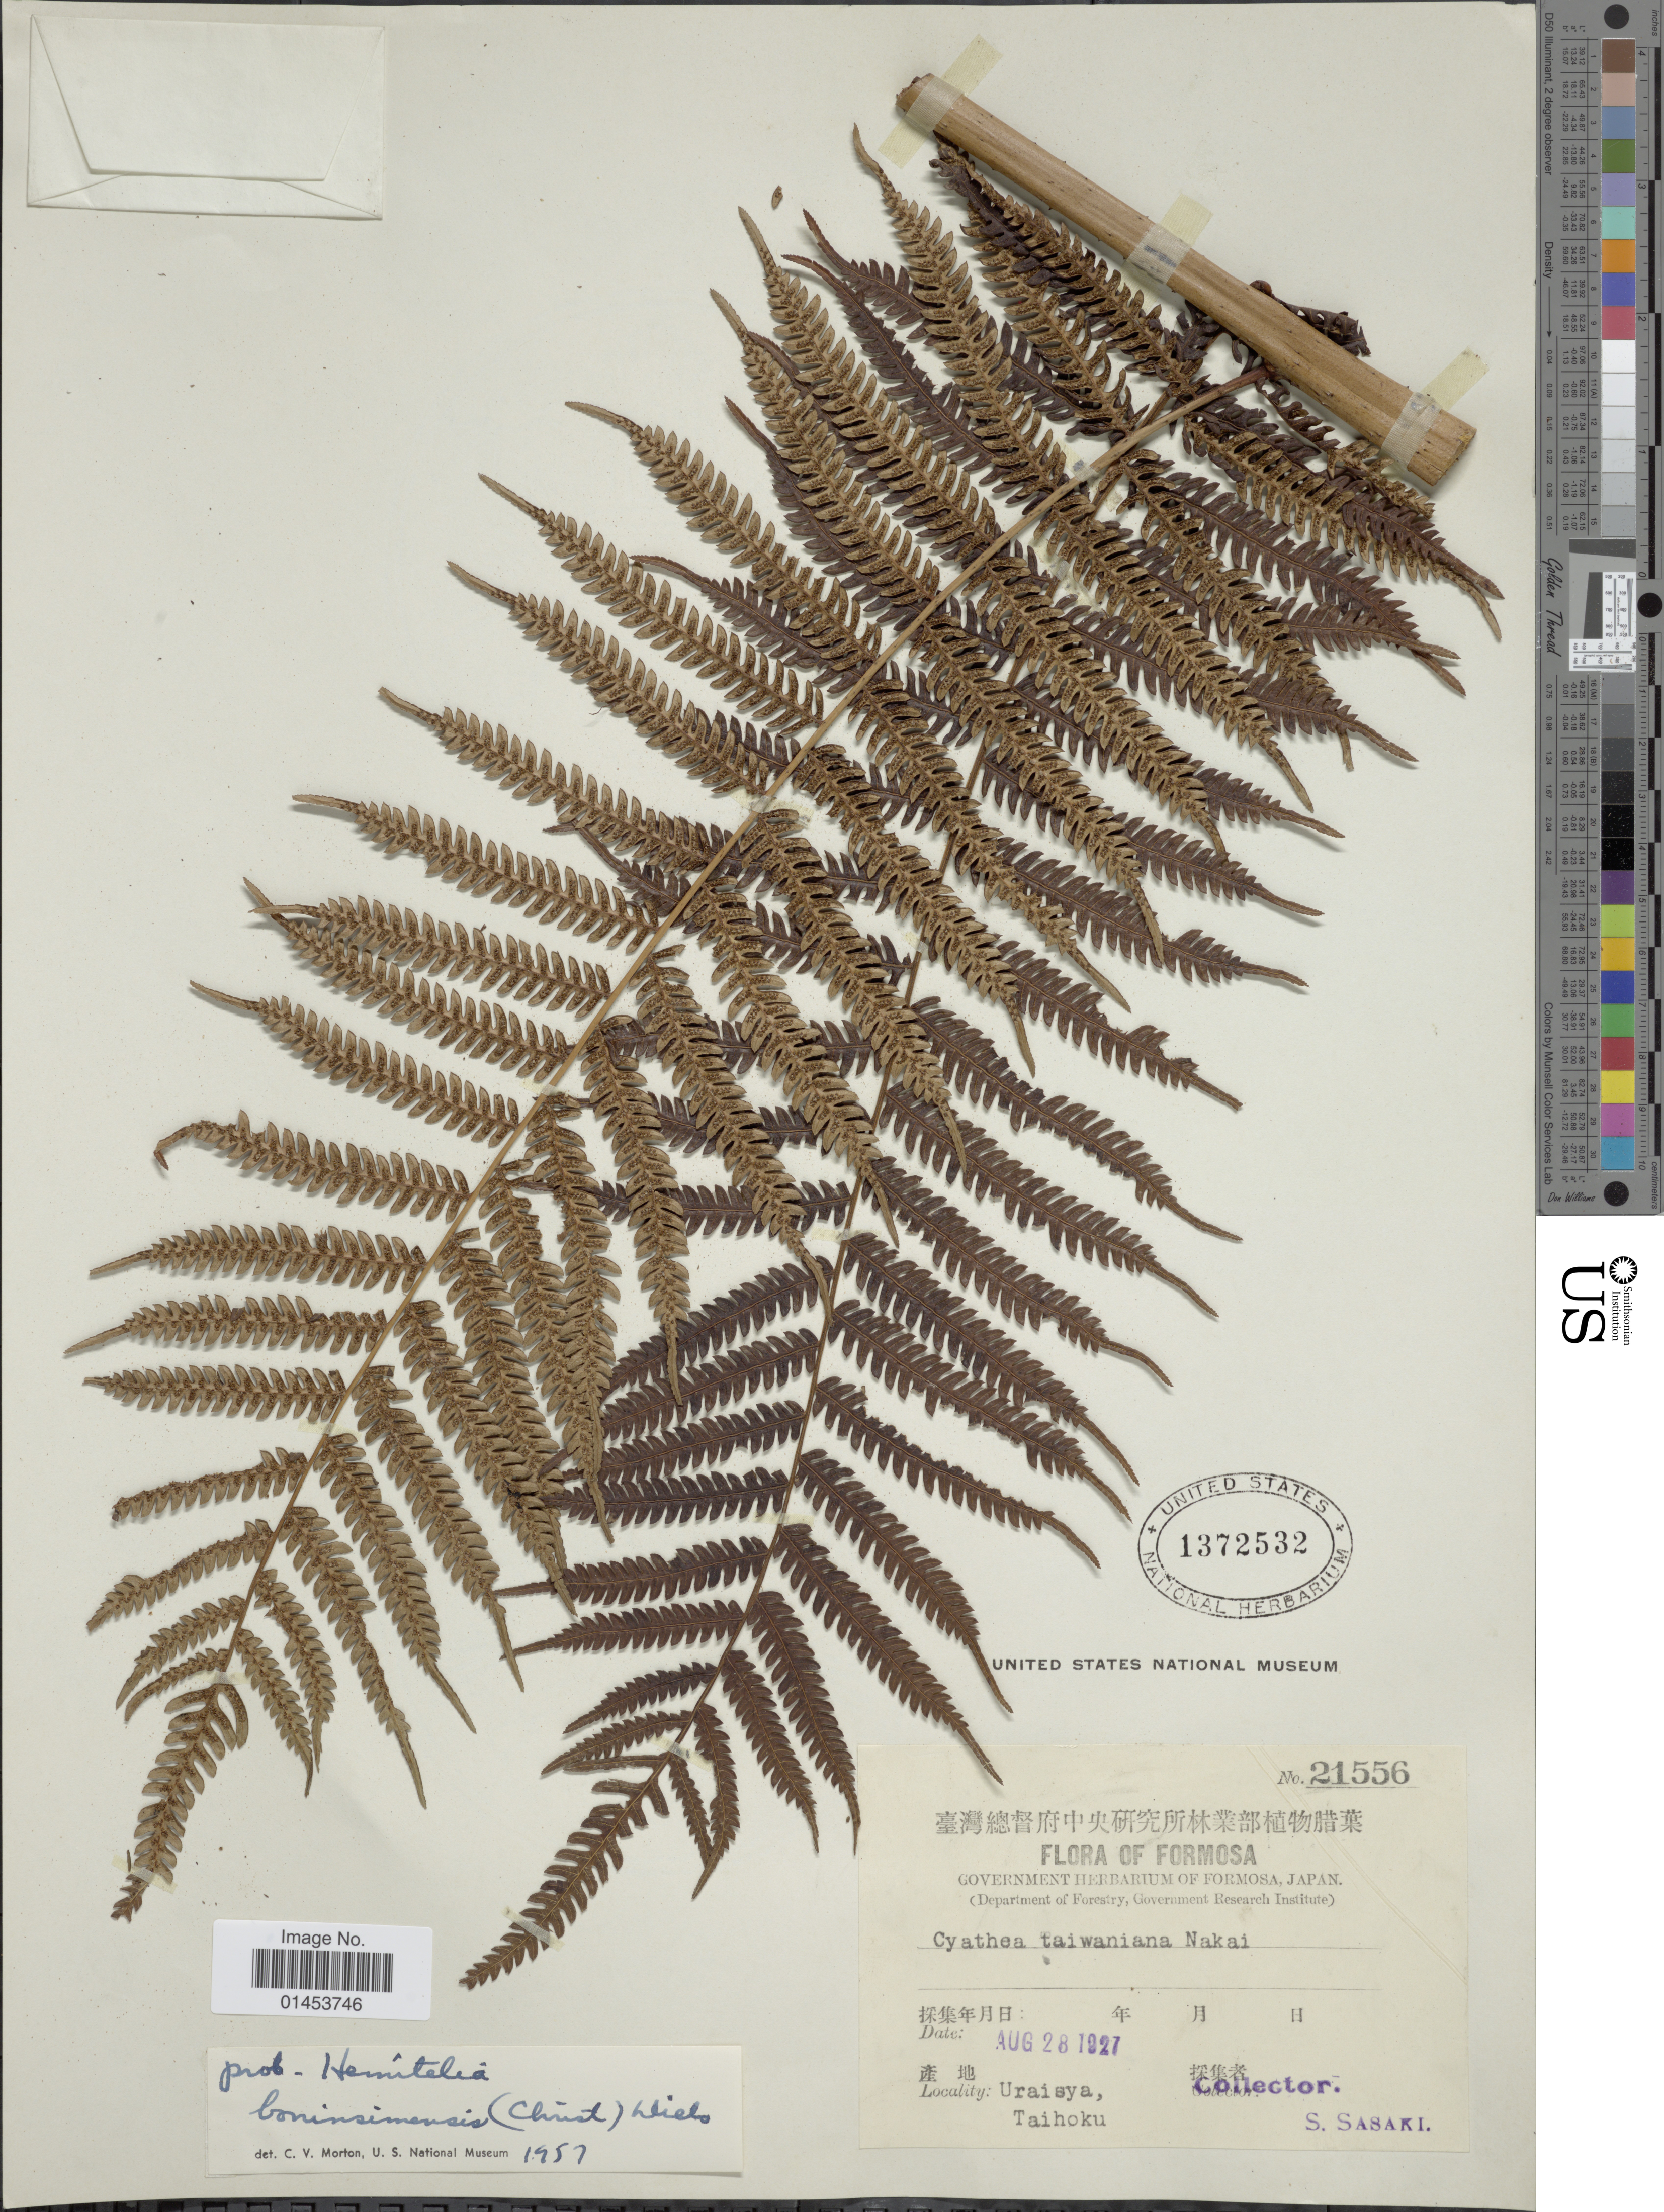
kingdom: Plantae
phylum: Tracheophyta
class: Polypodiopsida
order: Cyatheales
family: Cyatheaceae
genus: Cyathea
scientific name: Cyathea spinulosa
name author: Wall. ex Hook.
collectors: S. Sasaki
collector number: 21556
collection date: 1927-08-28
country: Taiwan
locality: Formosa, Uraisya, Taihoku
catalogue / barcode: US 1372532